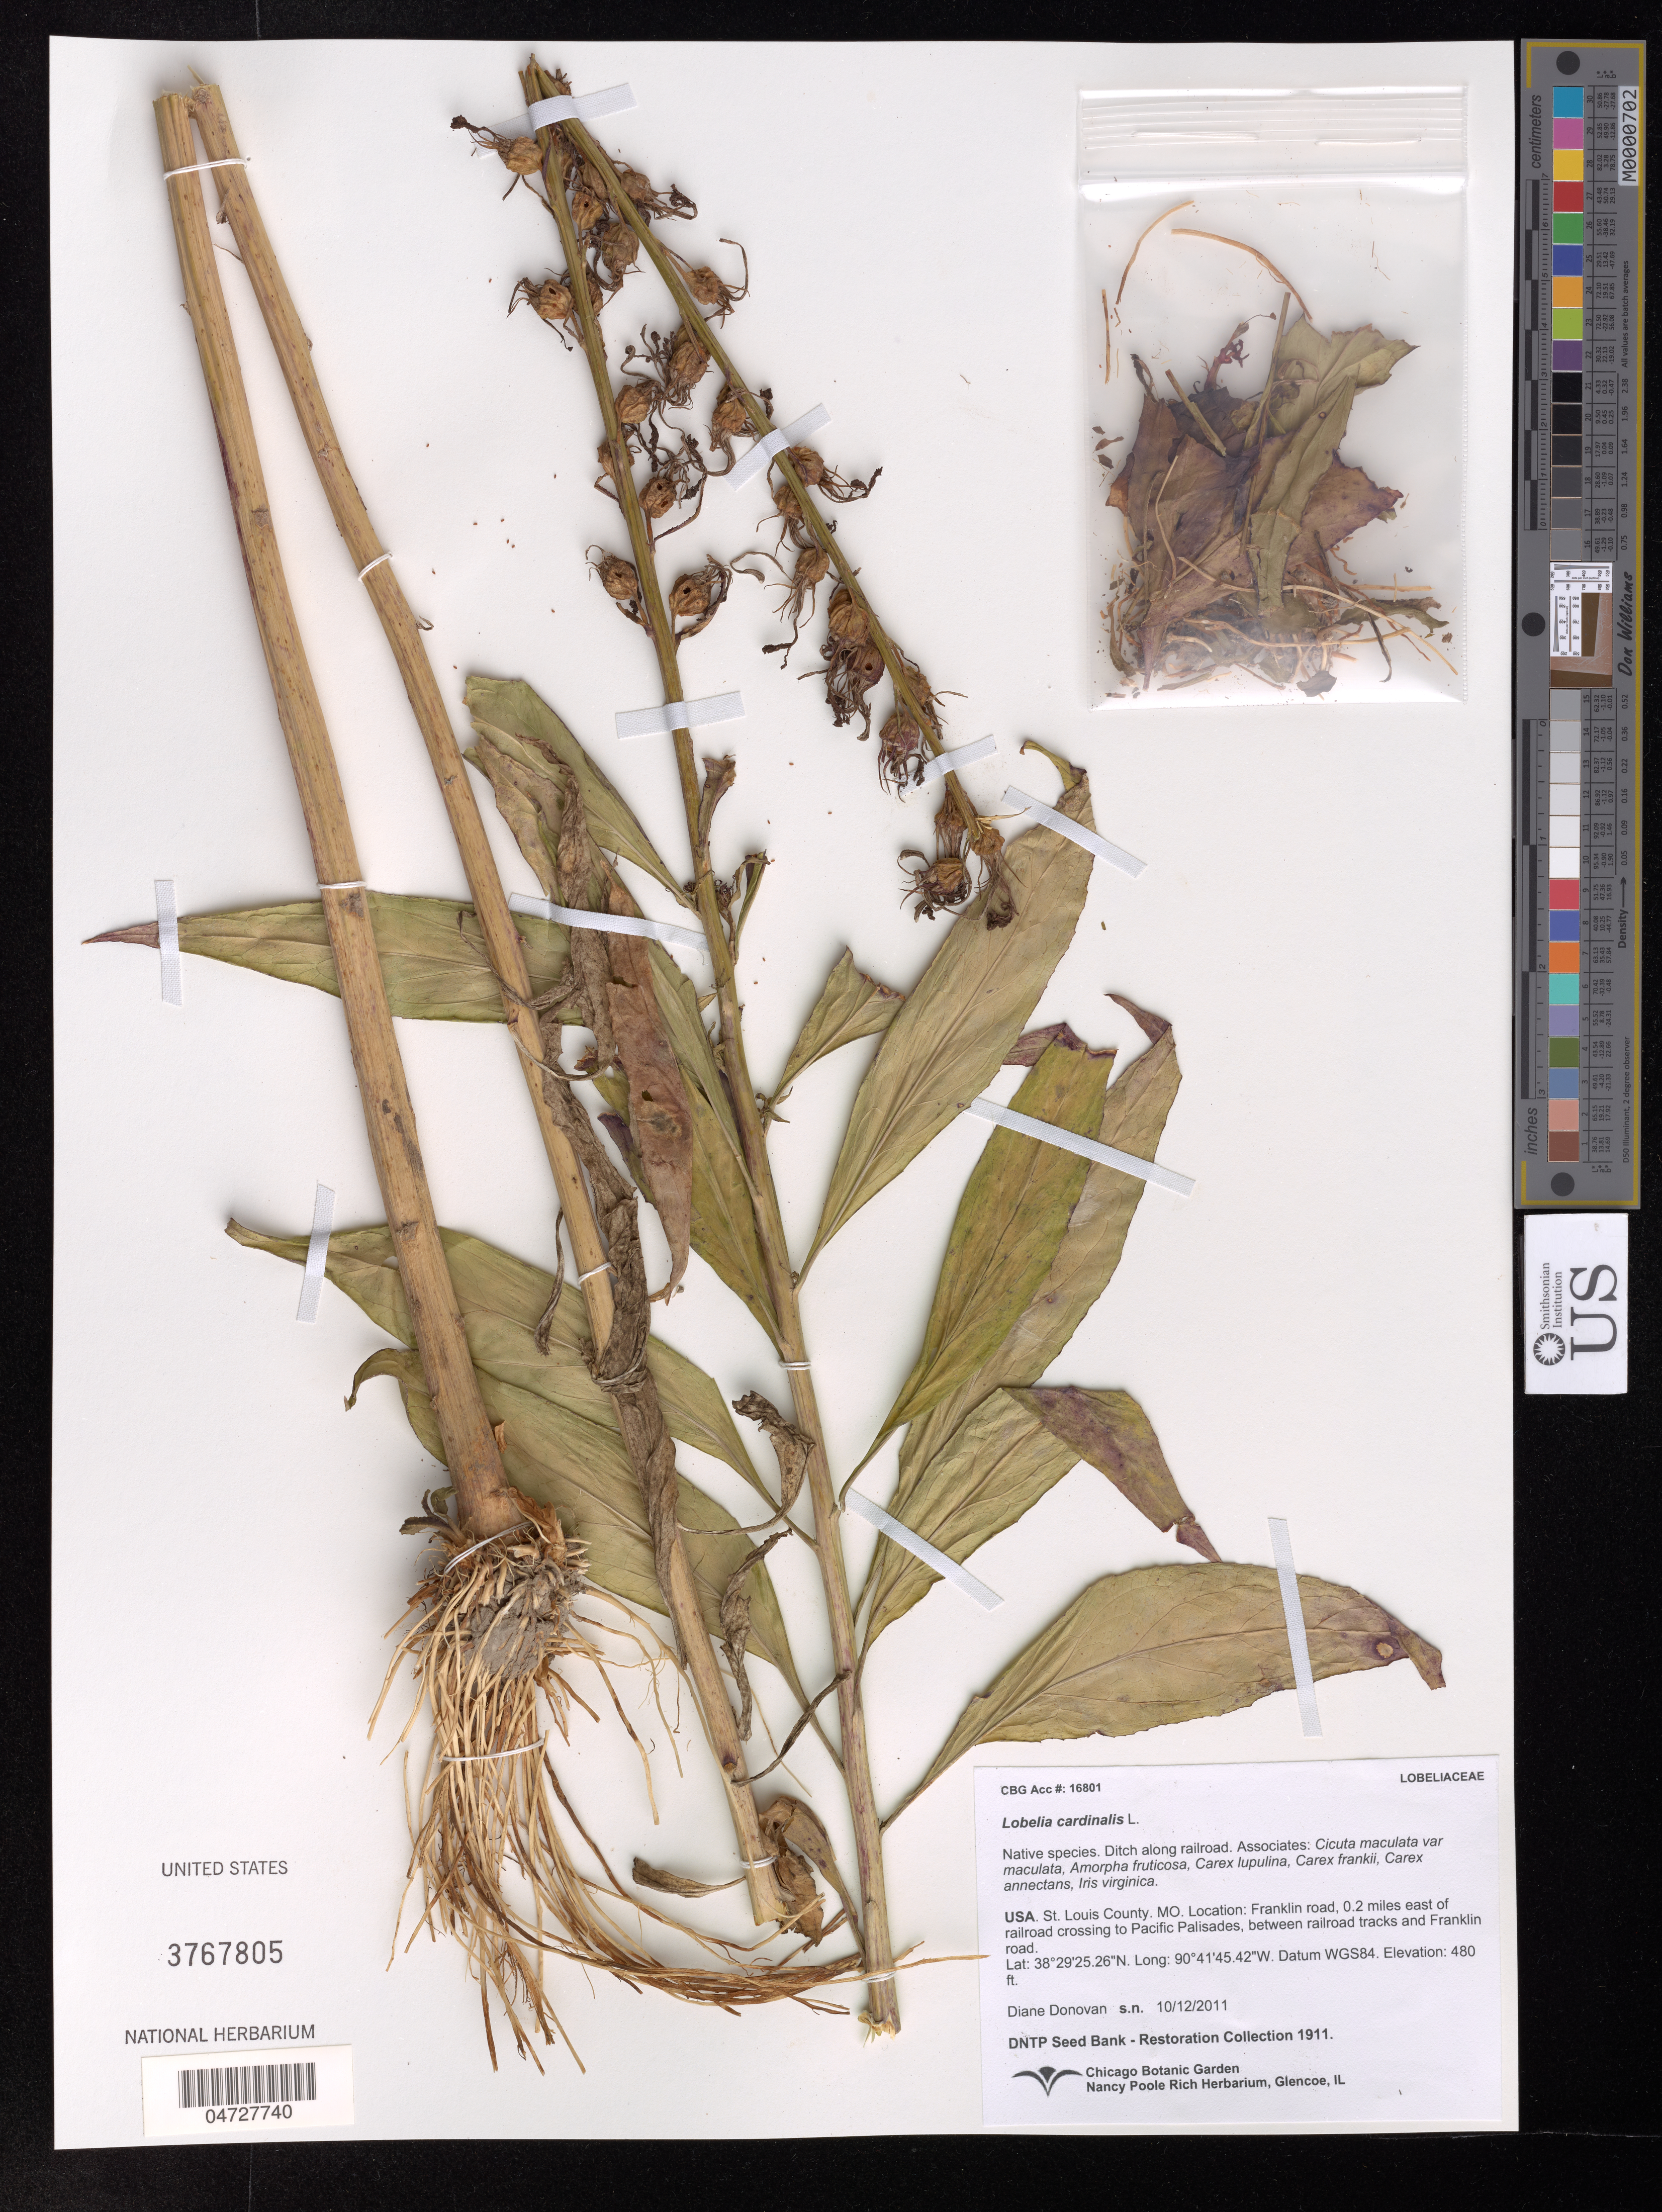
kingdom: Plantae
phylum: Tracheophyta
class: Magnoliopsida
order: Asterales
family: Campanulaceae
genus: Lobelia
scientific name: Lobelia cardinalis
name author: L.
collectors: D. Donovan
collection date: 2011-12-10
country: United States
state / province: Missouri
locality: St. Louis County. Franklin road, 0.2 miles east of railroad crossing to Pacific Palisades, between railroad tracks and Franklin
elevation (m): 146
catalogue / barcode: US 3767805